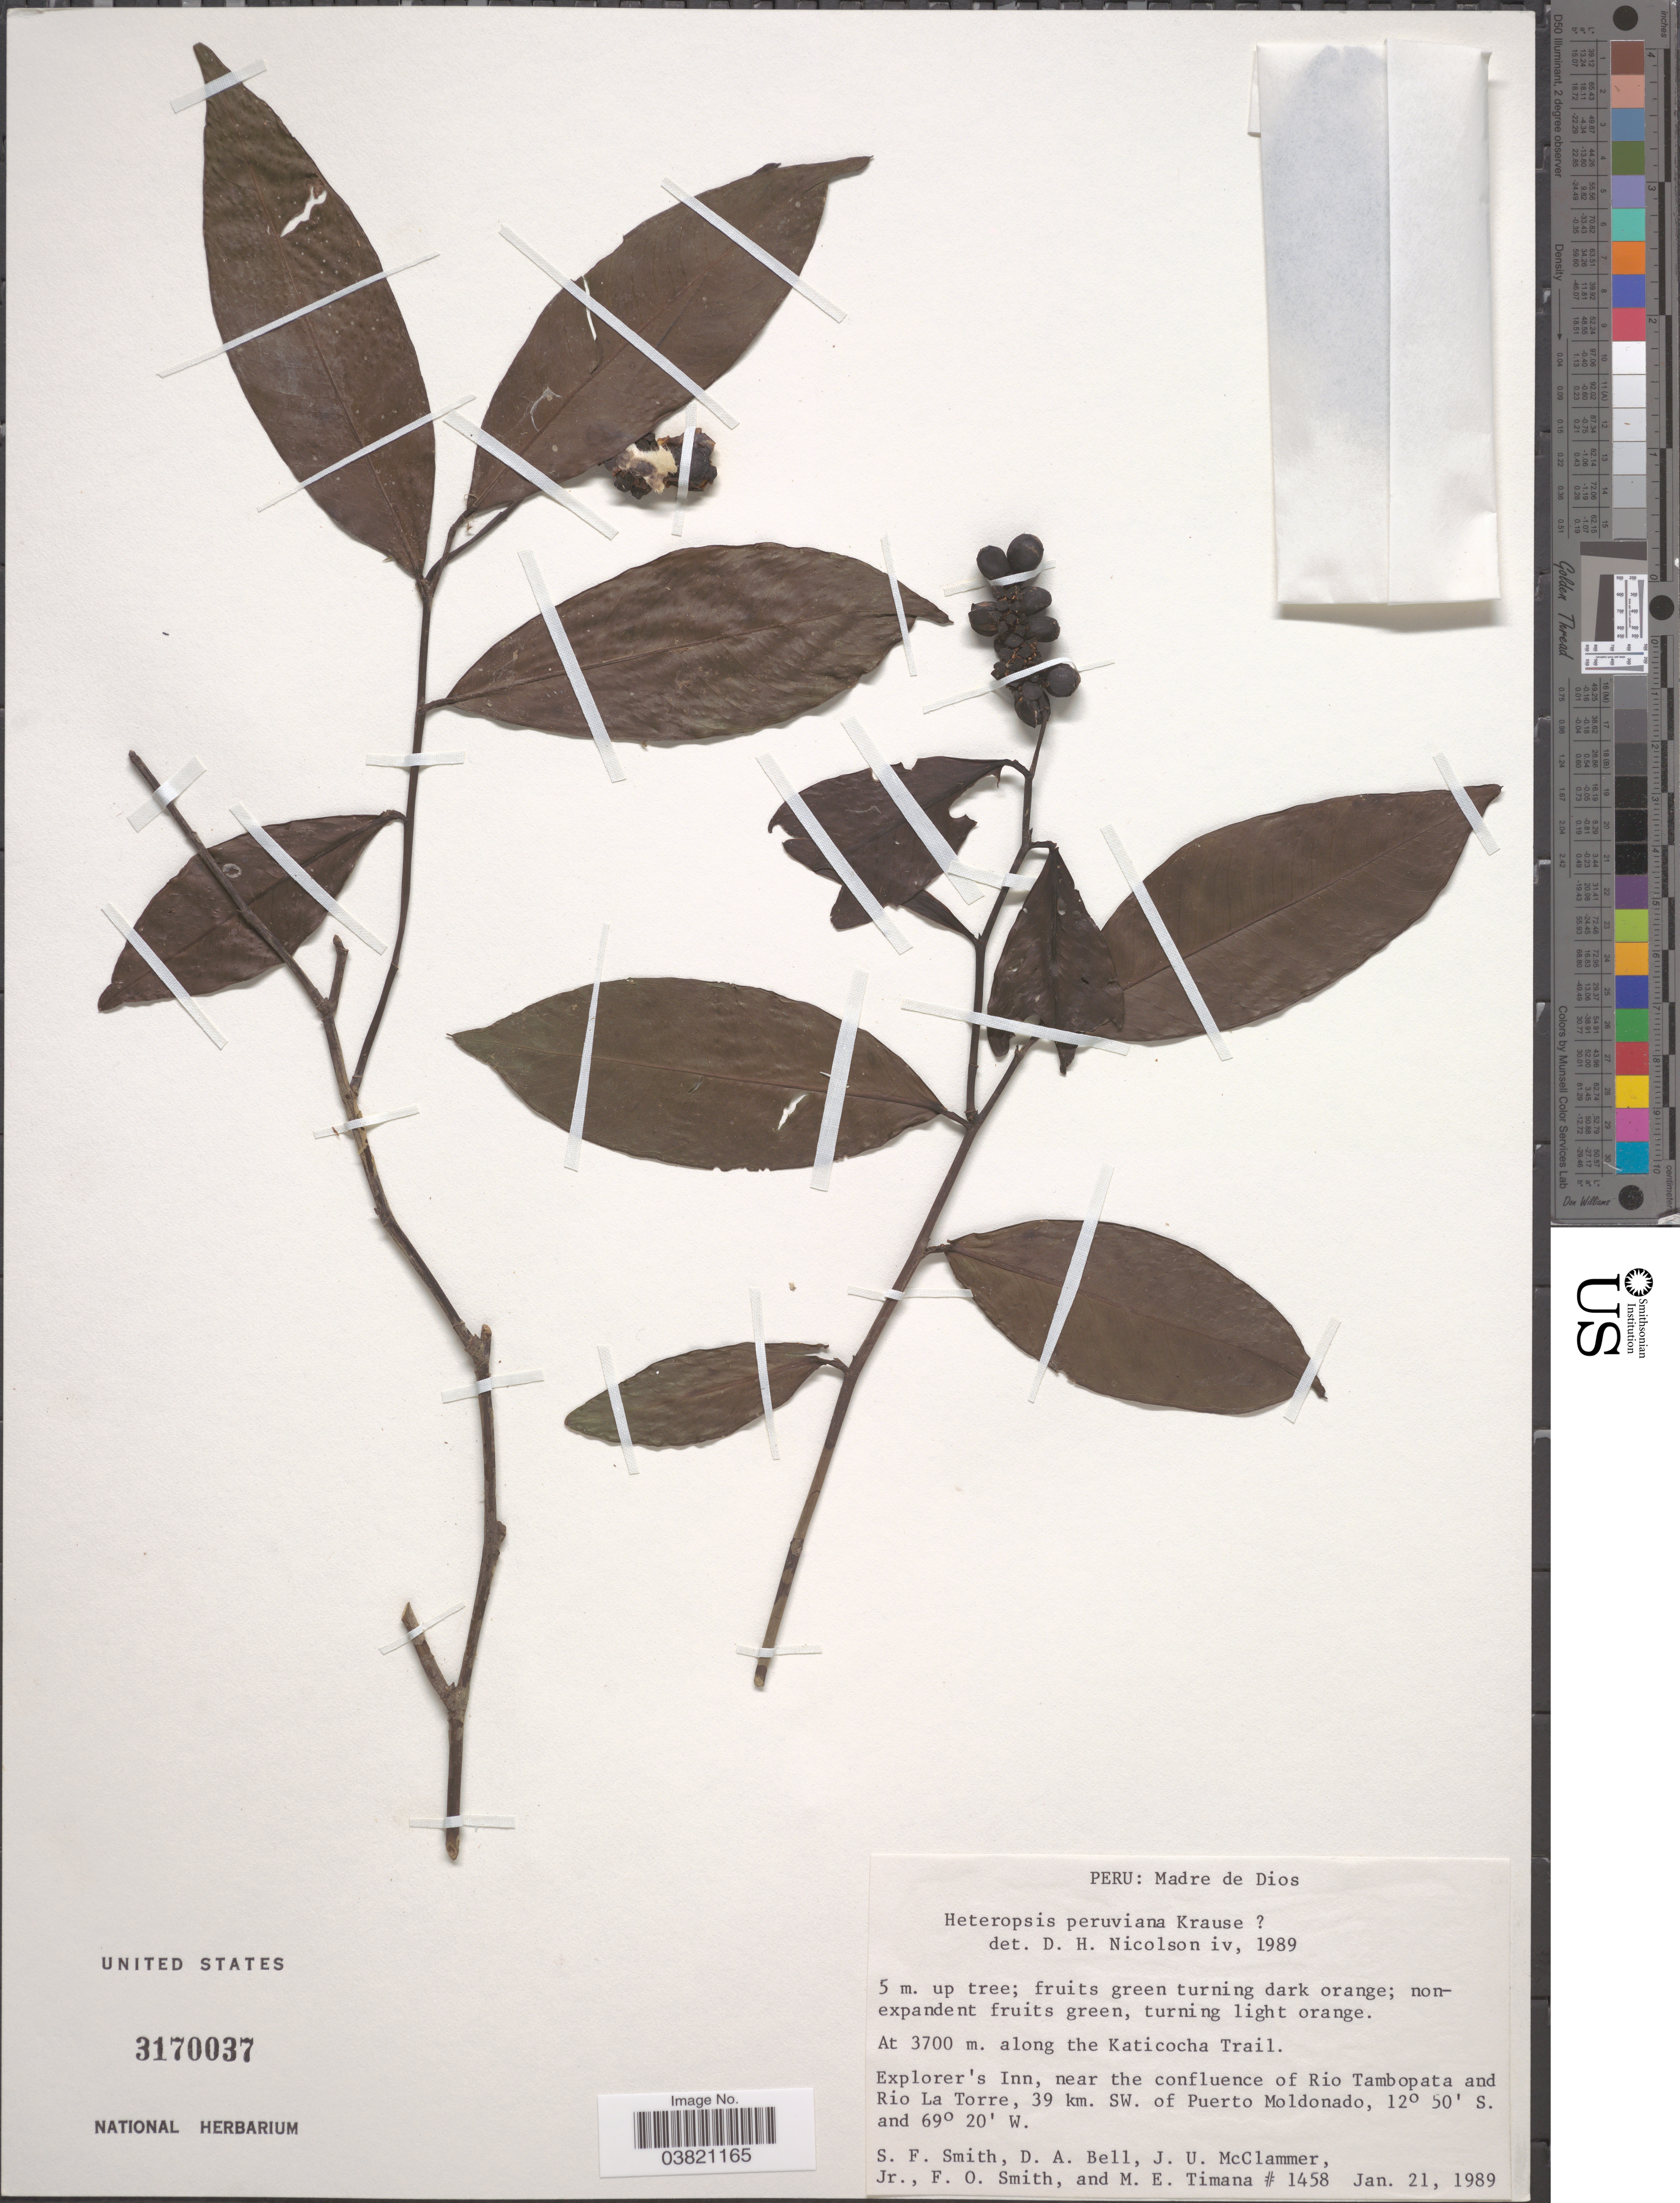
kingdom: Plantae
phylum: Tracheophyta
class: Liliopsida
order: Alismatales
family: Araceae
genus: Heteropsis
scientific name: Heteropsis peruviana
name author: K. Krause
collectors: S.F. Smith, D. A. Bell, J. McClammer Jr. & F. Smith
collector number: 1458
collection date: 1989-01-21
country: Peru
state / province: Madre de Dios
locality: Explorer's Inn, near the confluence of Rio Tambopata and Rio La Torre, 39 km. SW. of Puerto Moldonado.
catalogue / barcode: US 3170037